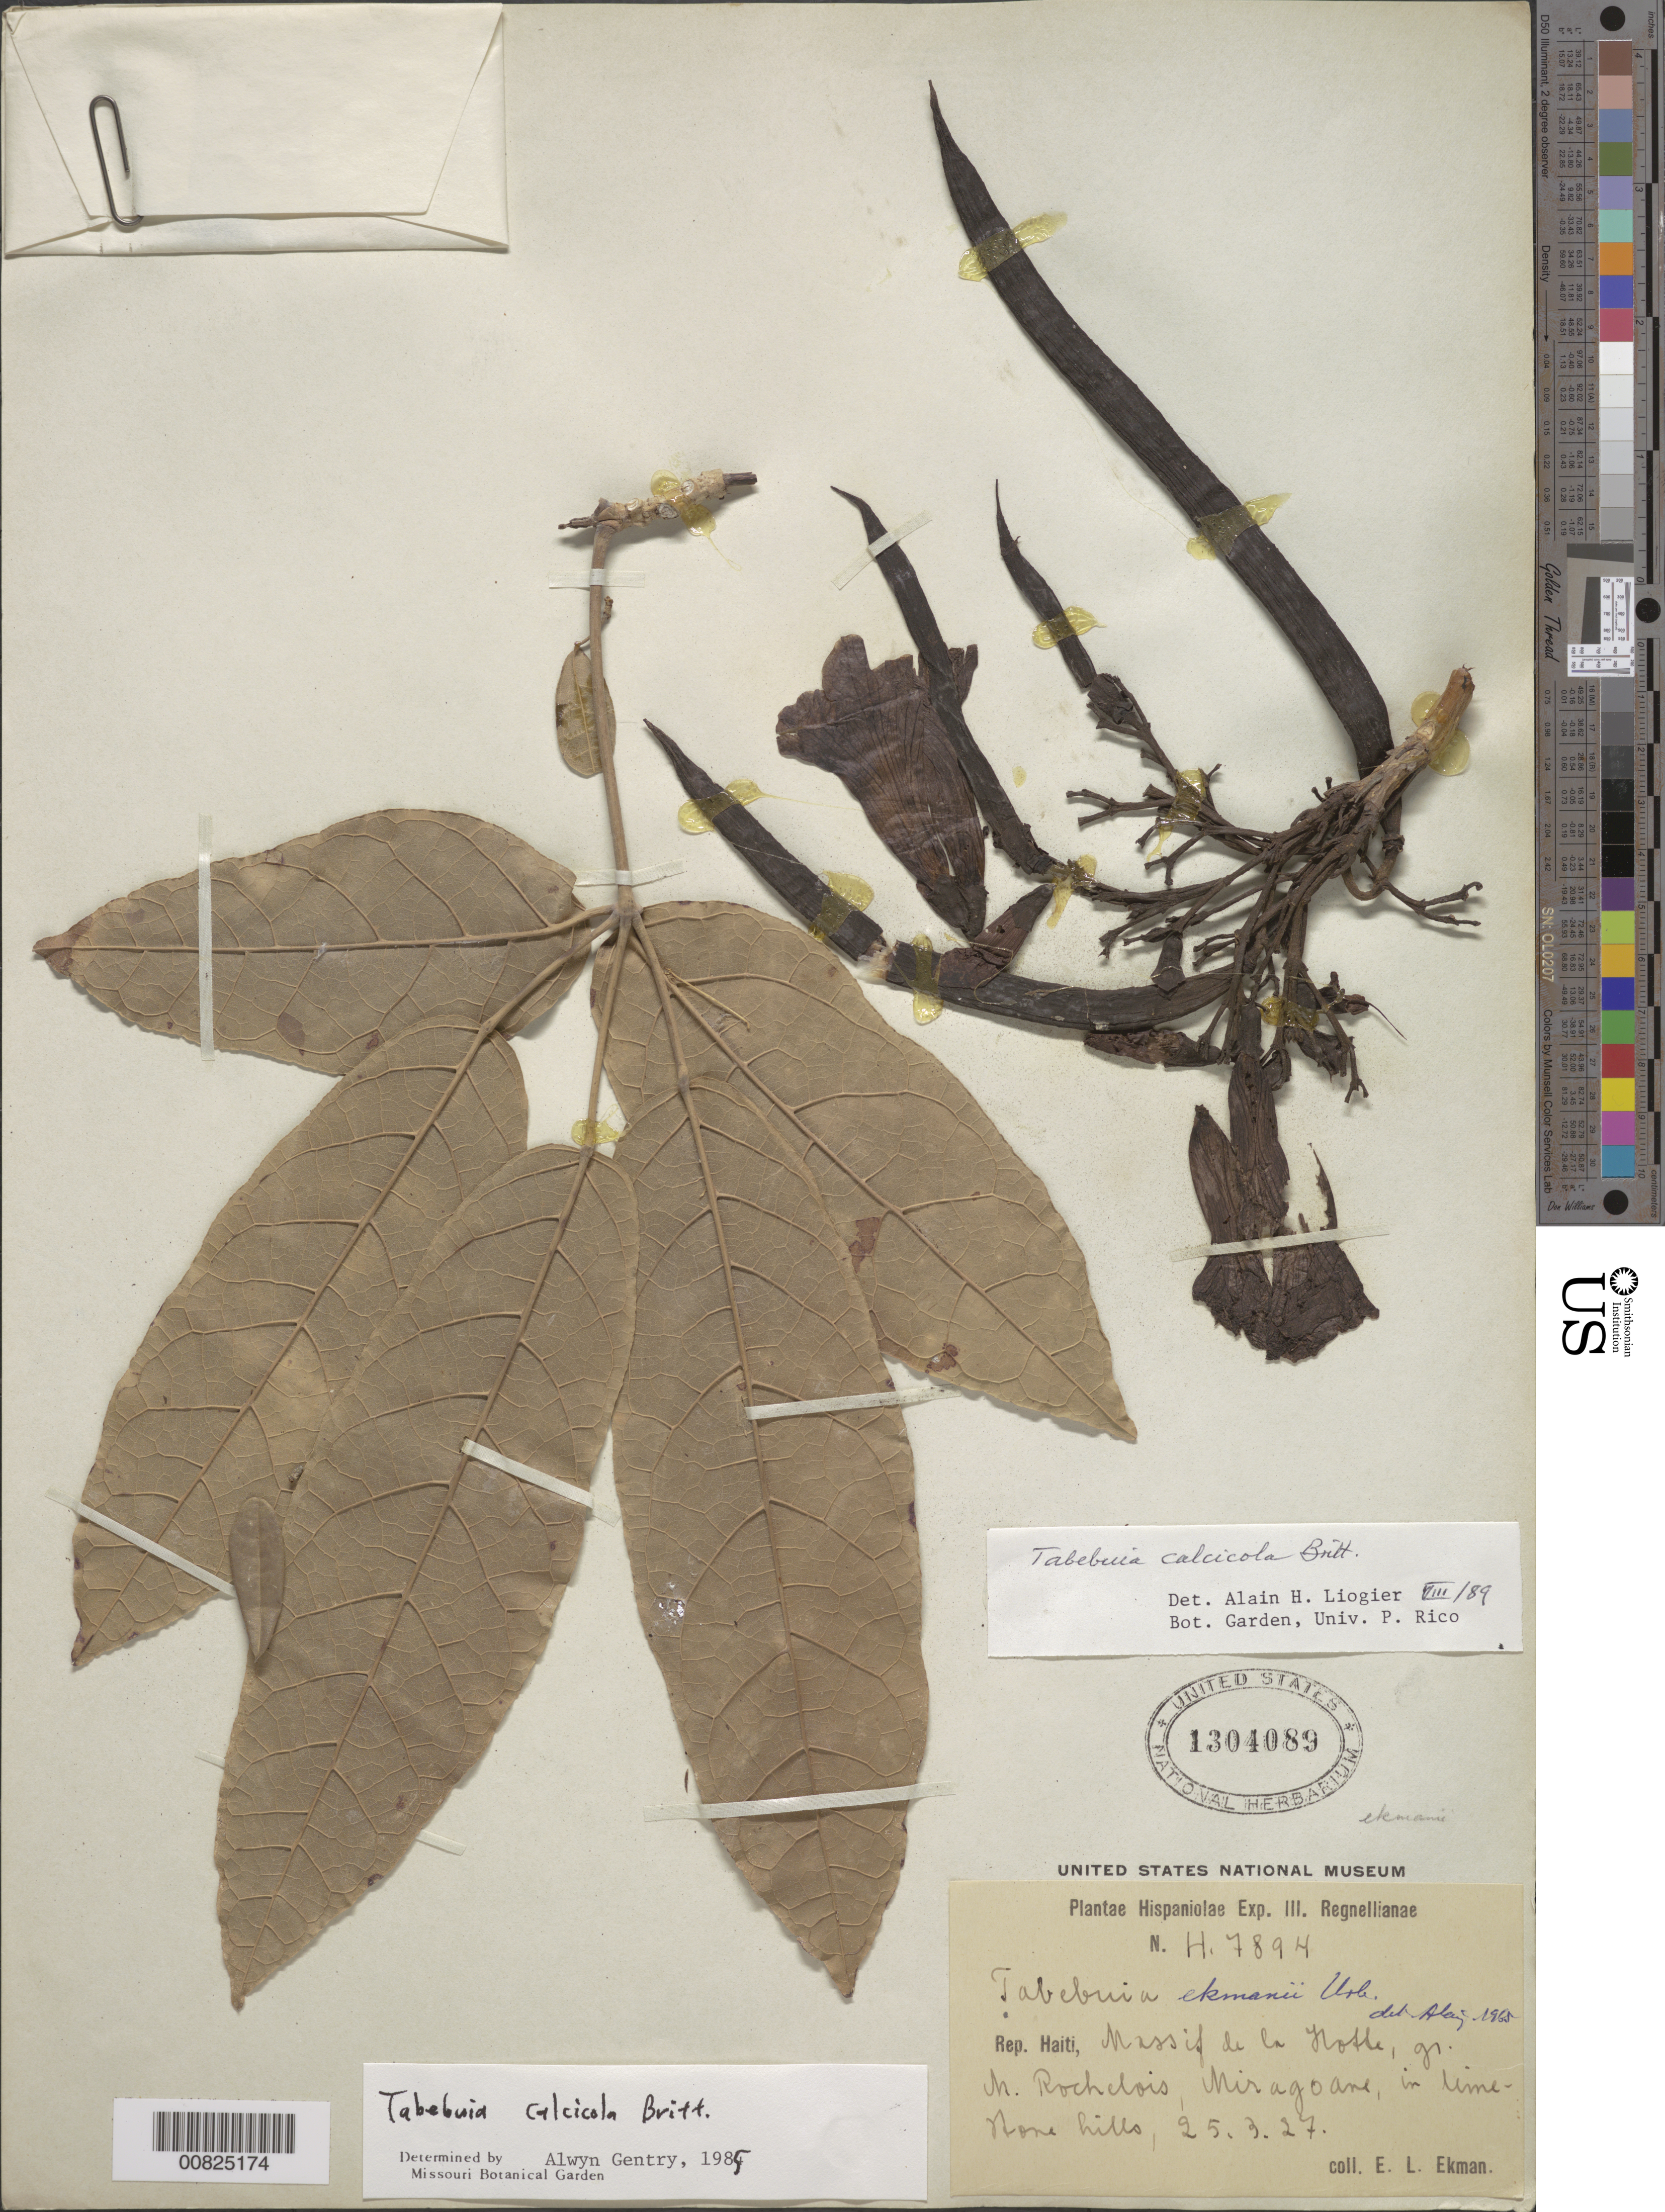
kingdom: Plantae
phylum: Tracheophyta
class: Magnoliopsida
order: Lamiales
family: Bignoniaceae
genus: Tabebuia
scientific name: Tabebuia calcicola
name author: Britton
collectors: E. L. Ekman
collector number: H 7894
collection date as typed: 25 Mar 1927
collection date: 1927-03-25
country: Haiti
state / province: Grand'Anse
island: Hispaniola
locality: Massif de la Hotte, Grose Morne Rochelois, Miragoane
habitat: Limestone hills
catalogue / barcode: US 1304089